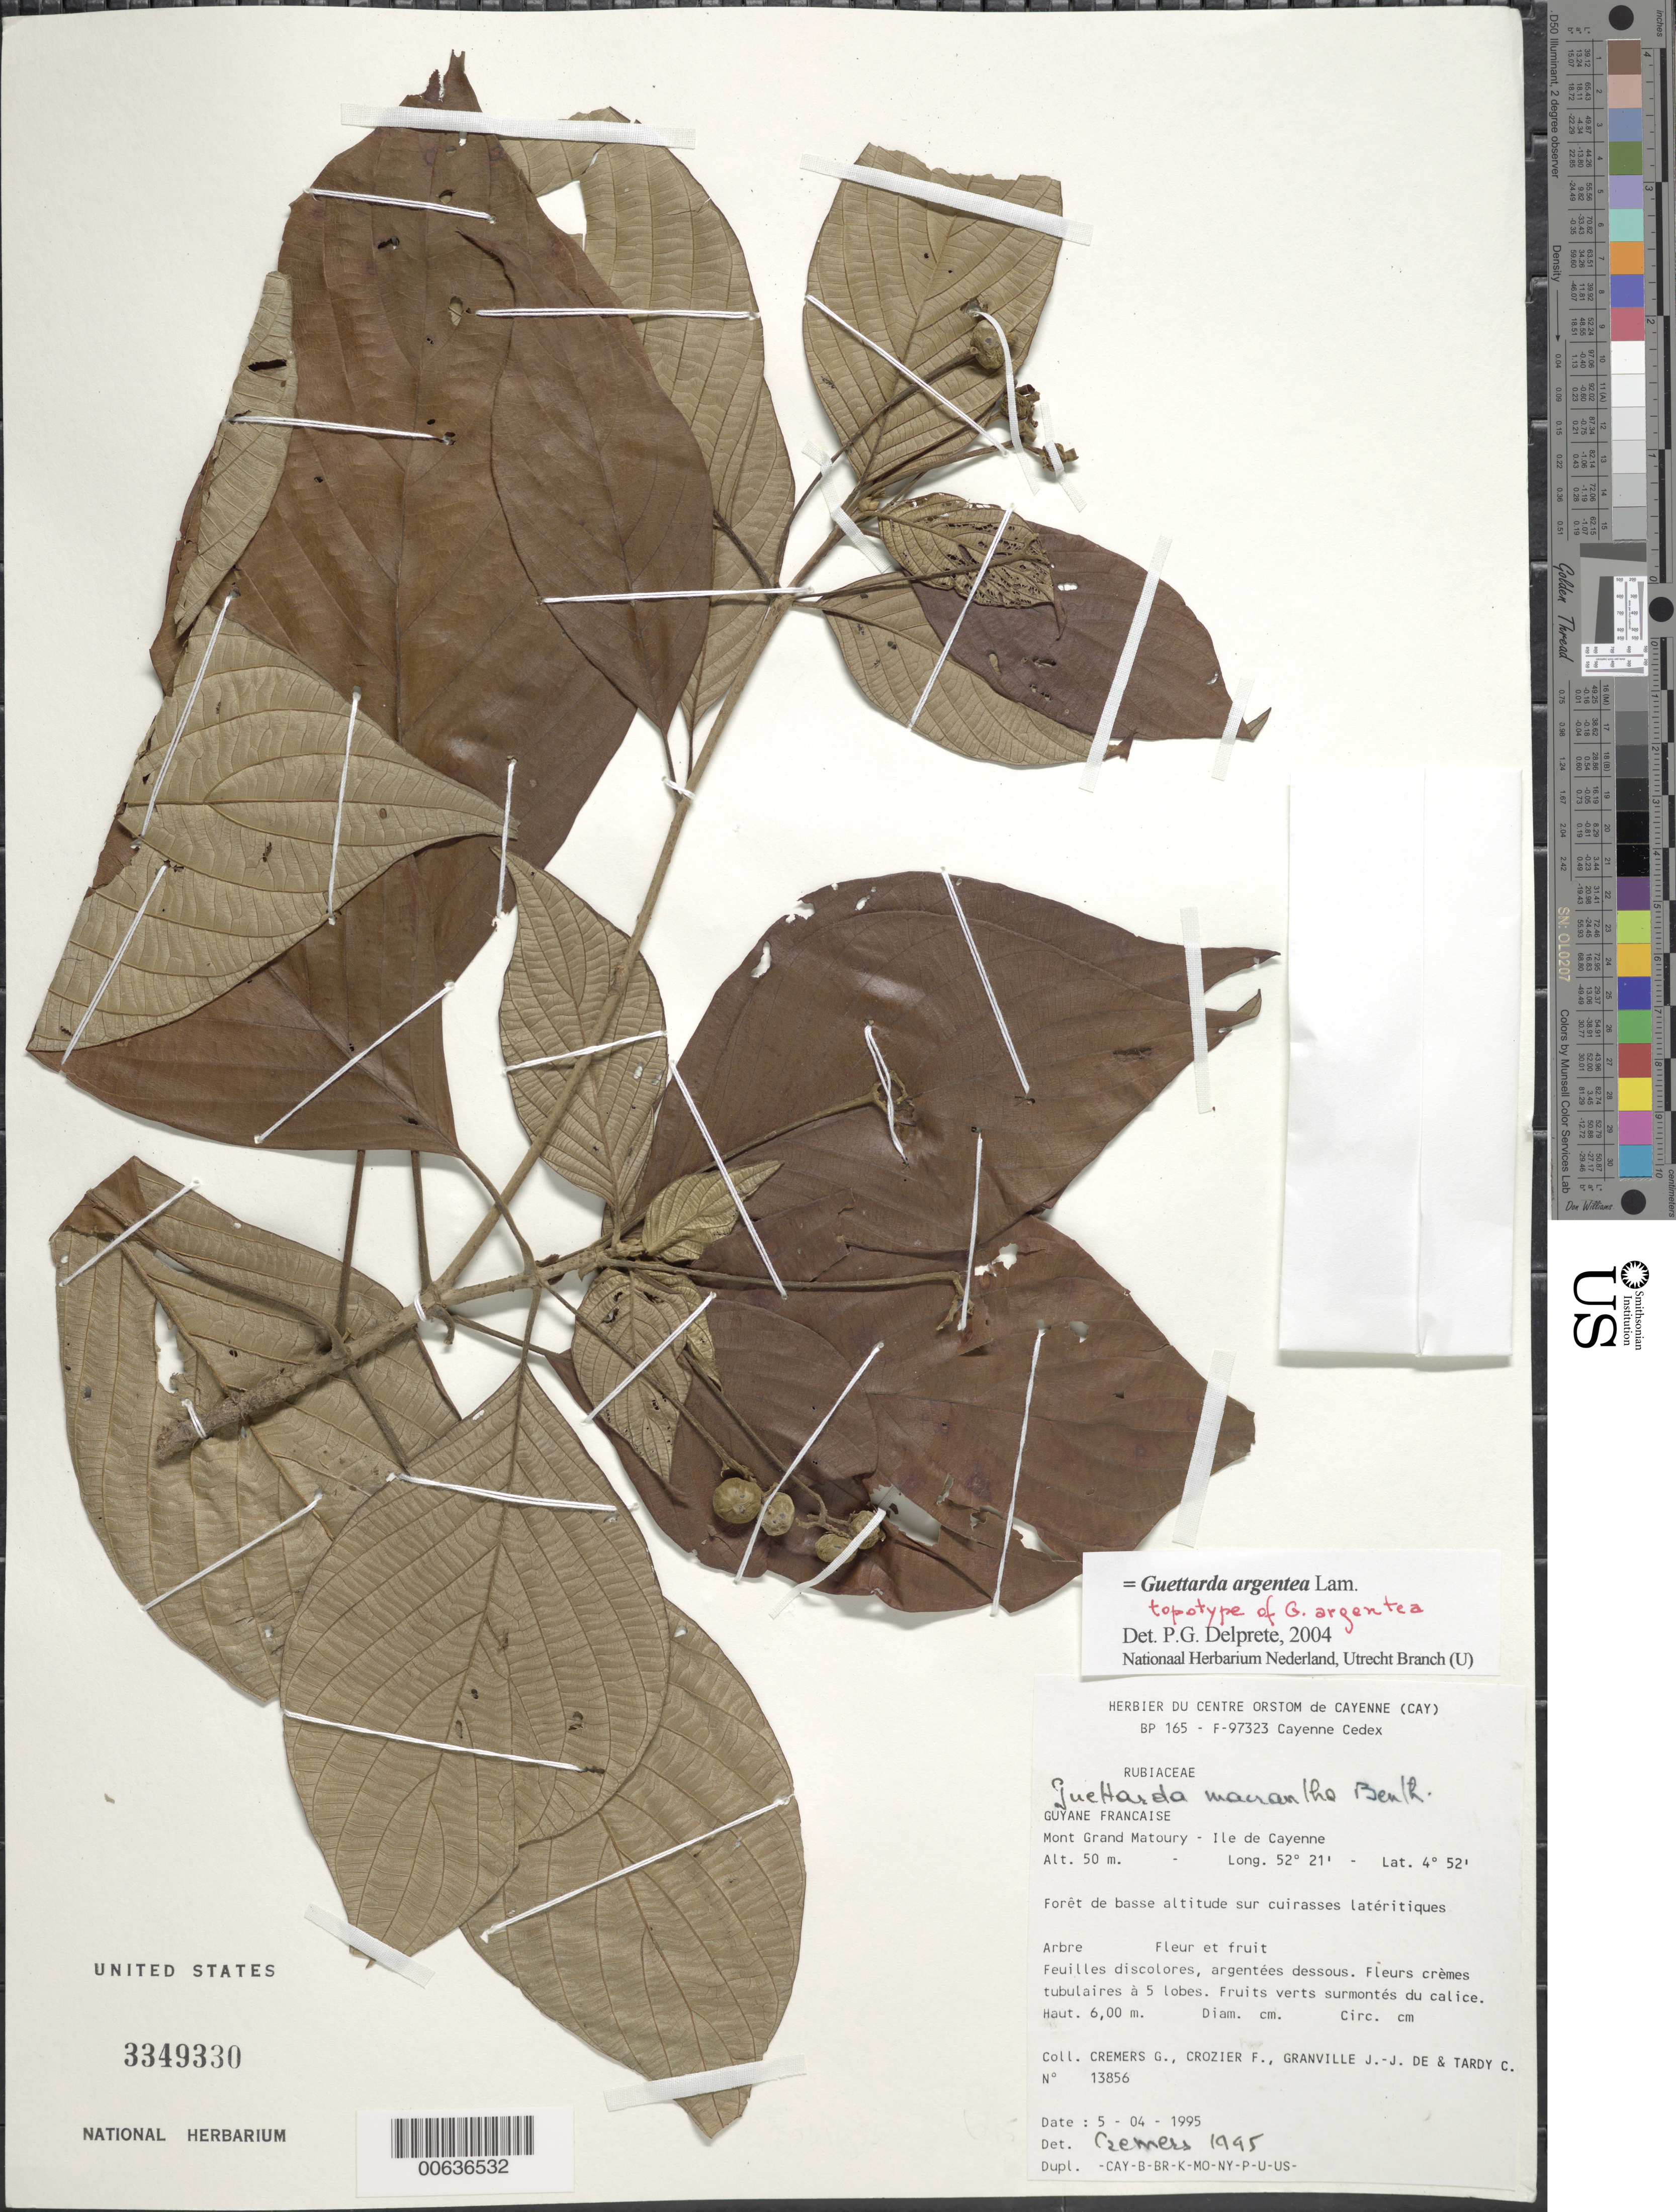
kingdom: Plantae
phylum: Tracheophyta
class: Magnoliopsida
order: Gentianales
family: Rubiaceae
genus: Guettarda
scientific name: Guettarda argentea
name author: Lam.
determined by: Delprete, P. G., Herb. de Guyane Cay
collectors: G. Cremers, F. Crozier, J.-J. de Granville & C. Tardy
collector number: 13856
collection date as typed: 5-Apr-95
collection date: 1995-04-05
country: French Guiana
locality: Mont Grand Matoury, Ile de Cayenne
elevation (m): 50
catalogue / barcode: US 3349330